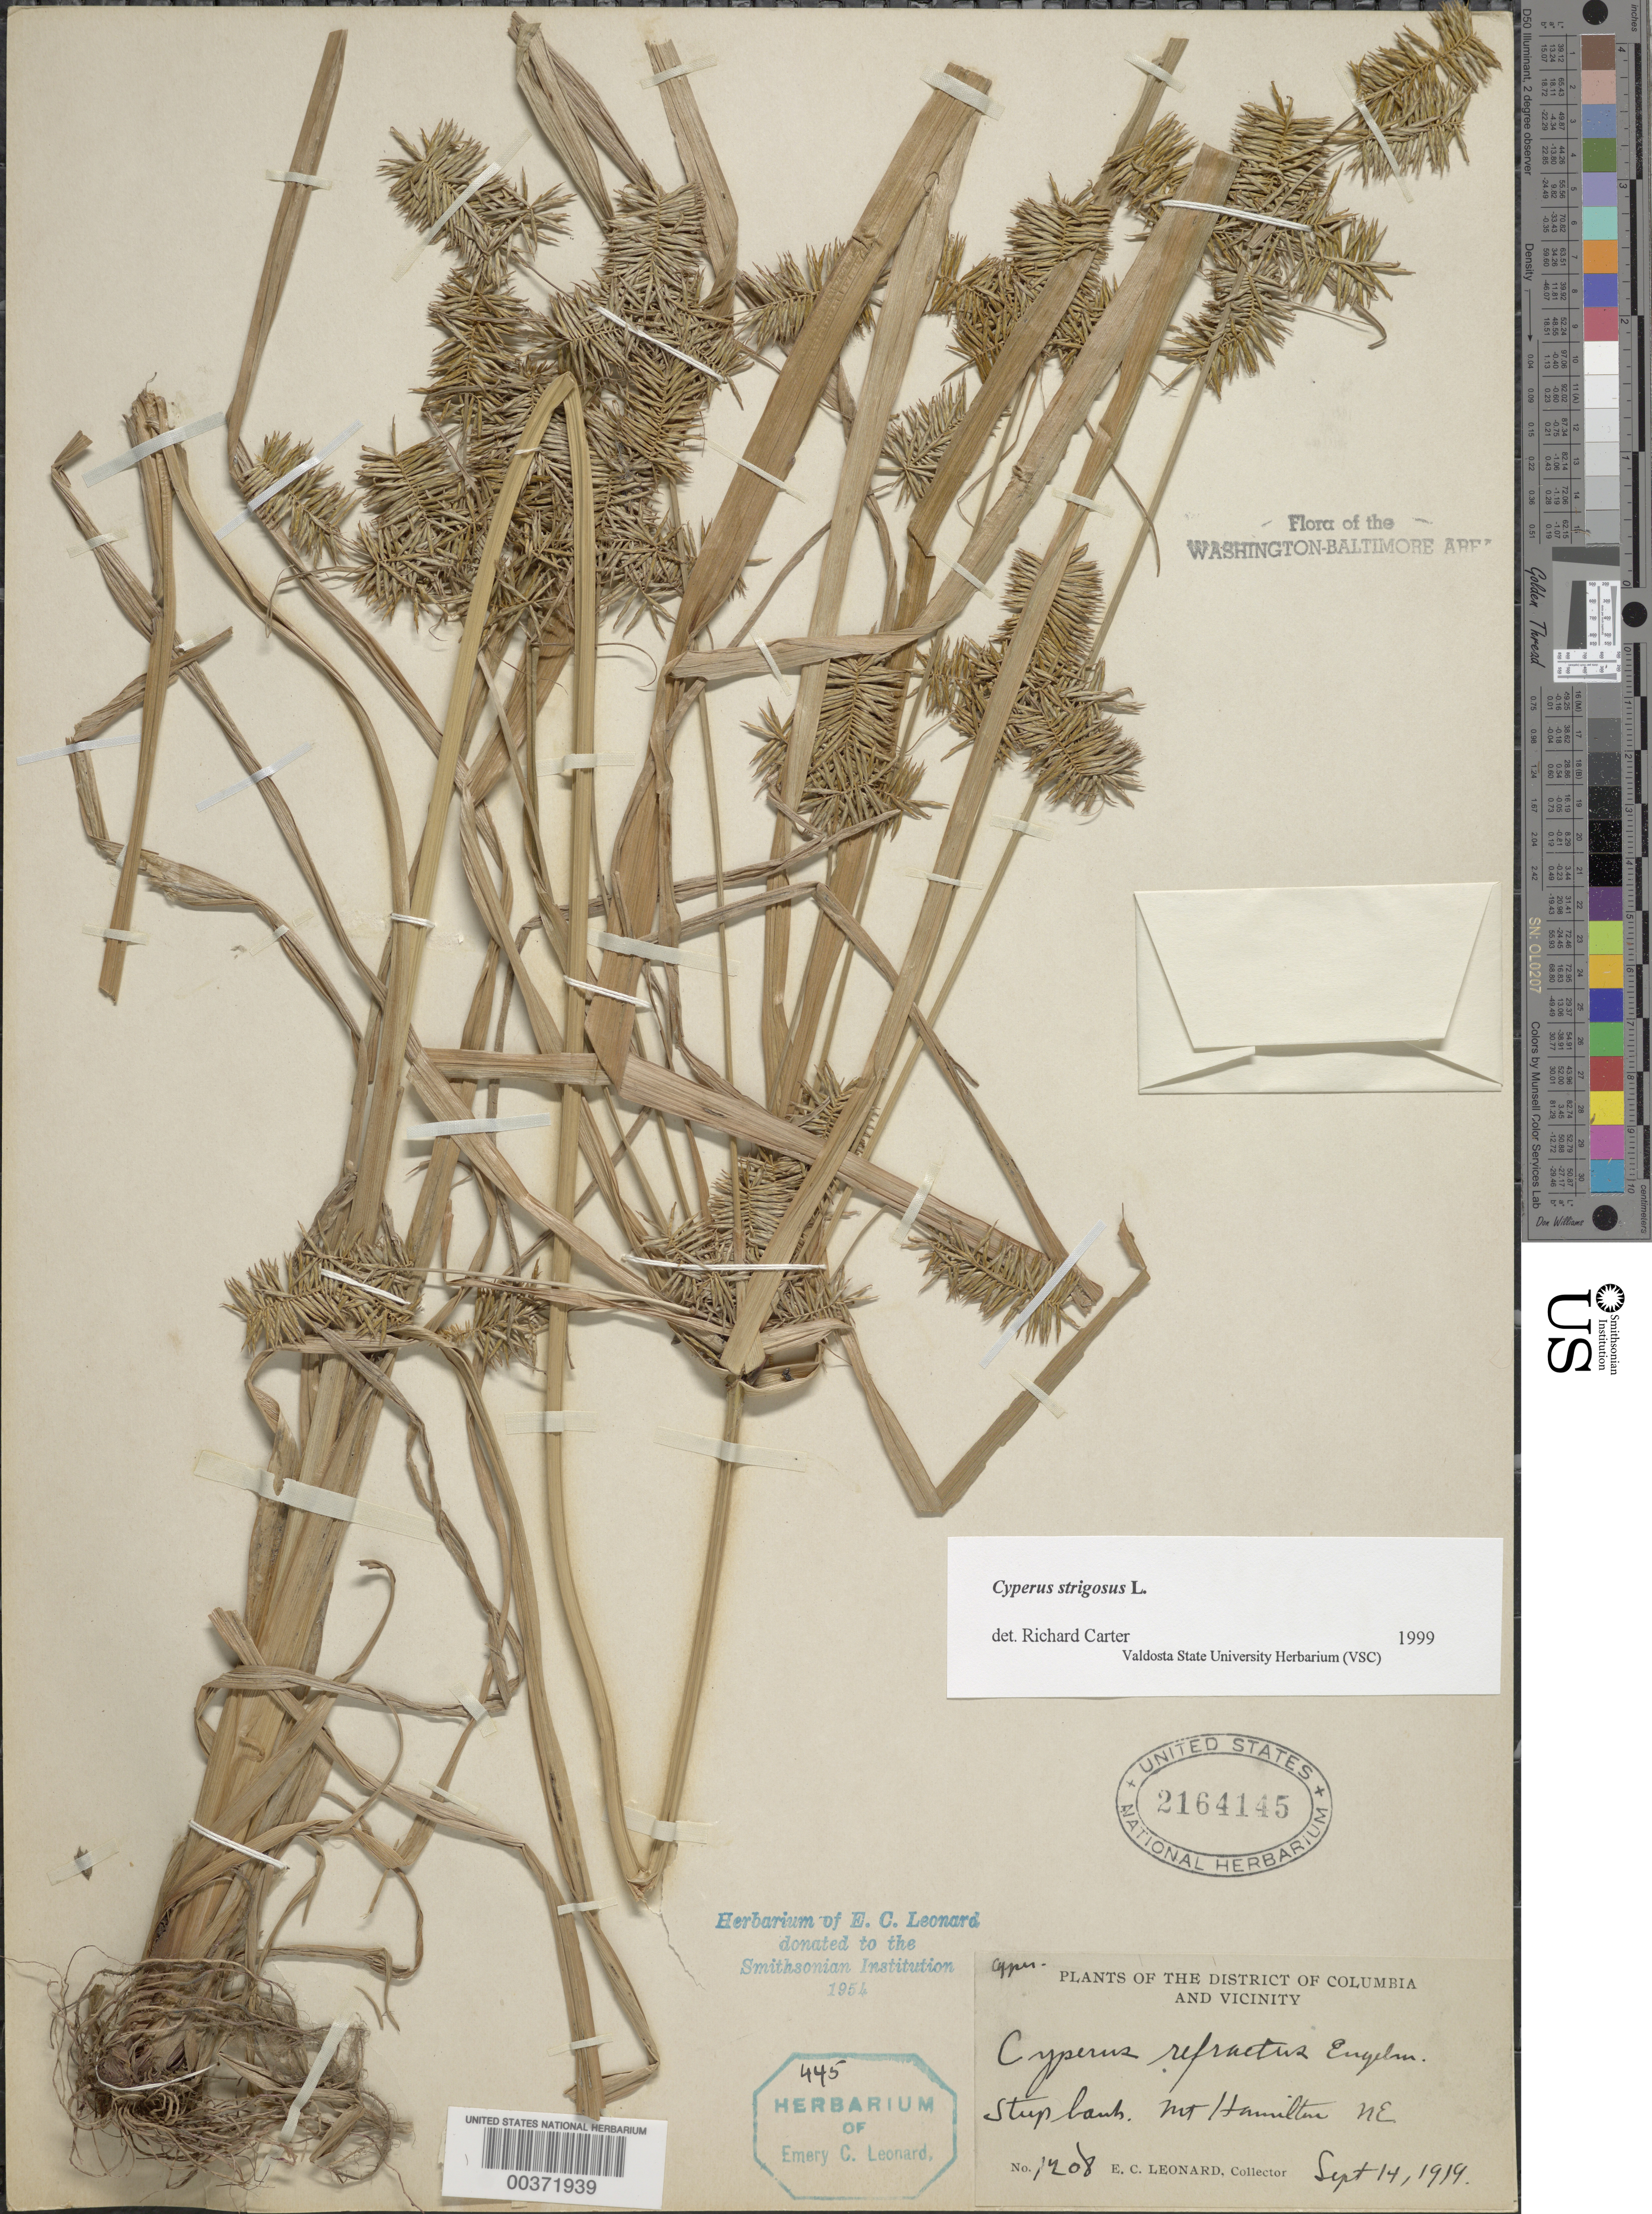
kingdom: Plantae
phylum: Tracheophyta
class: Liliopsida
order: Poales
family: Cyperaceae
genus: Cyperus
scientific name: Cyperus strigosus L.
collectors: E. C. Leonard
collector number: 1208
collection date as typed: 14 Sep 1919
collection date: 1919-09-14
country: United States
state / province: District of Columbia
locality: Mount Hamilton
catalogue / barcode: US 2164145